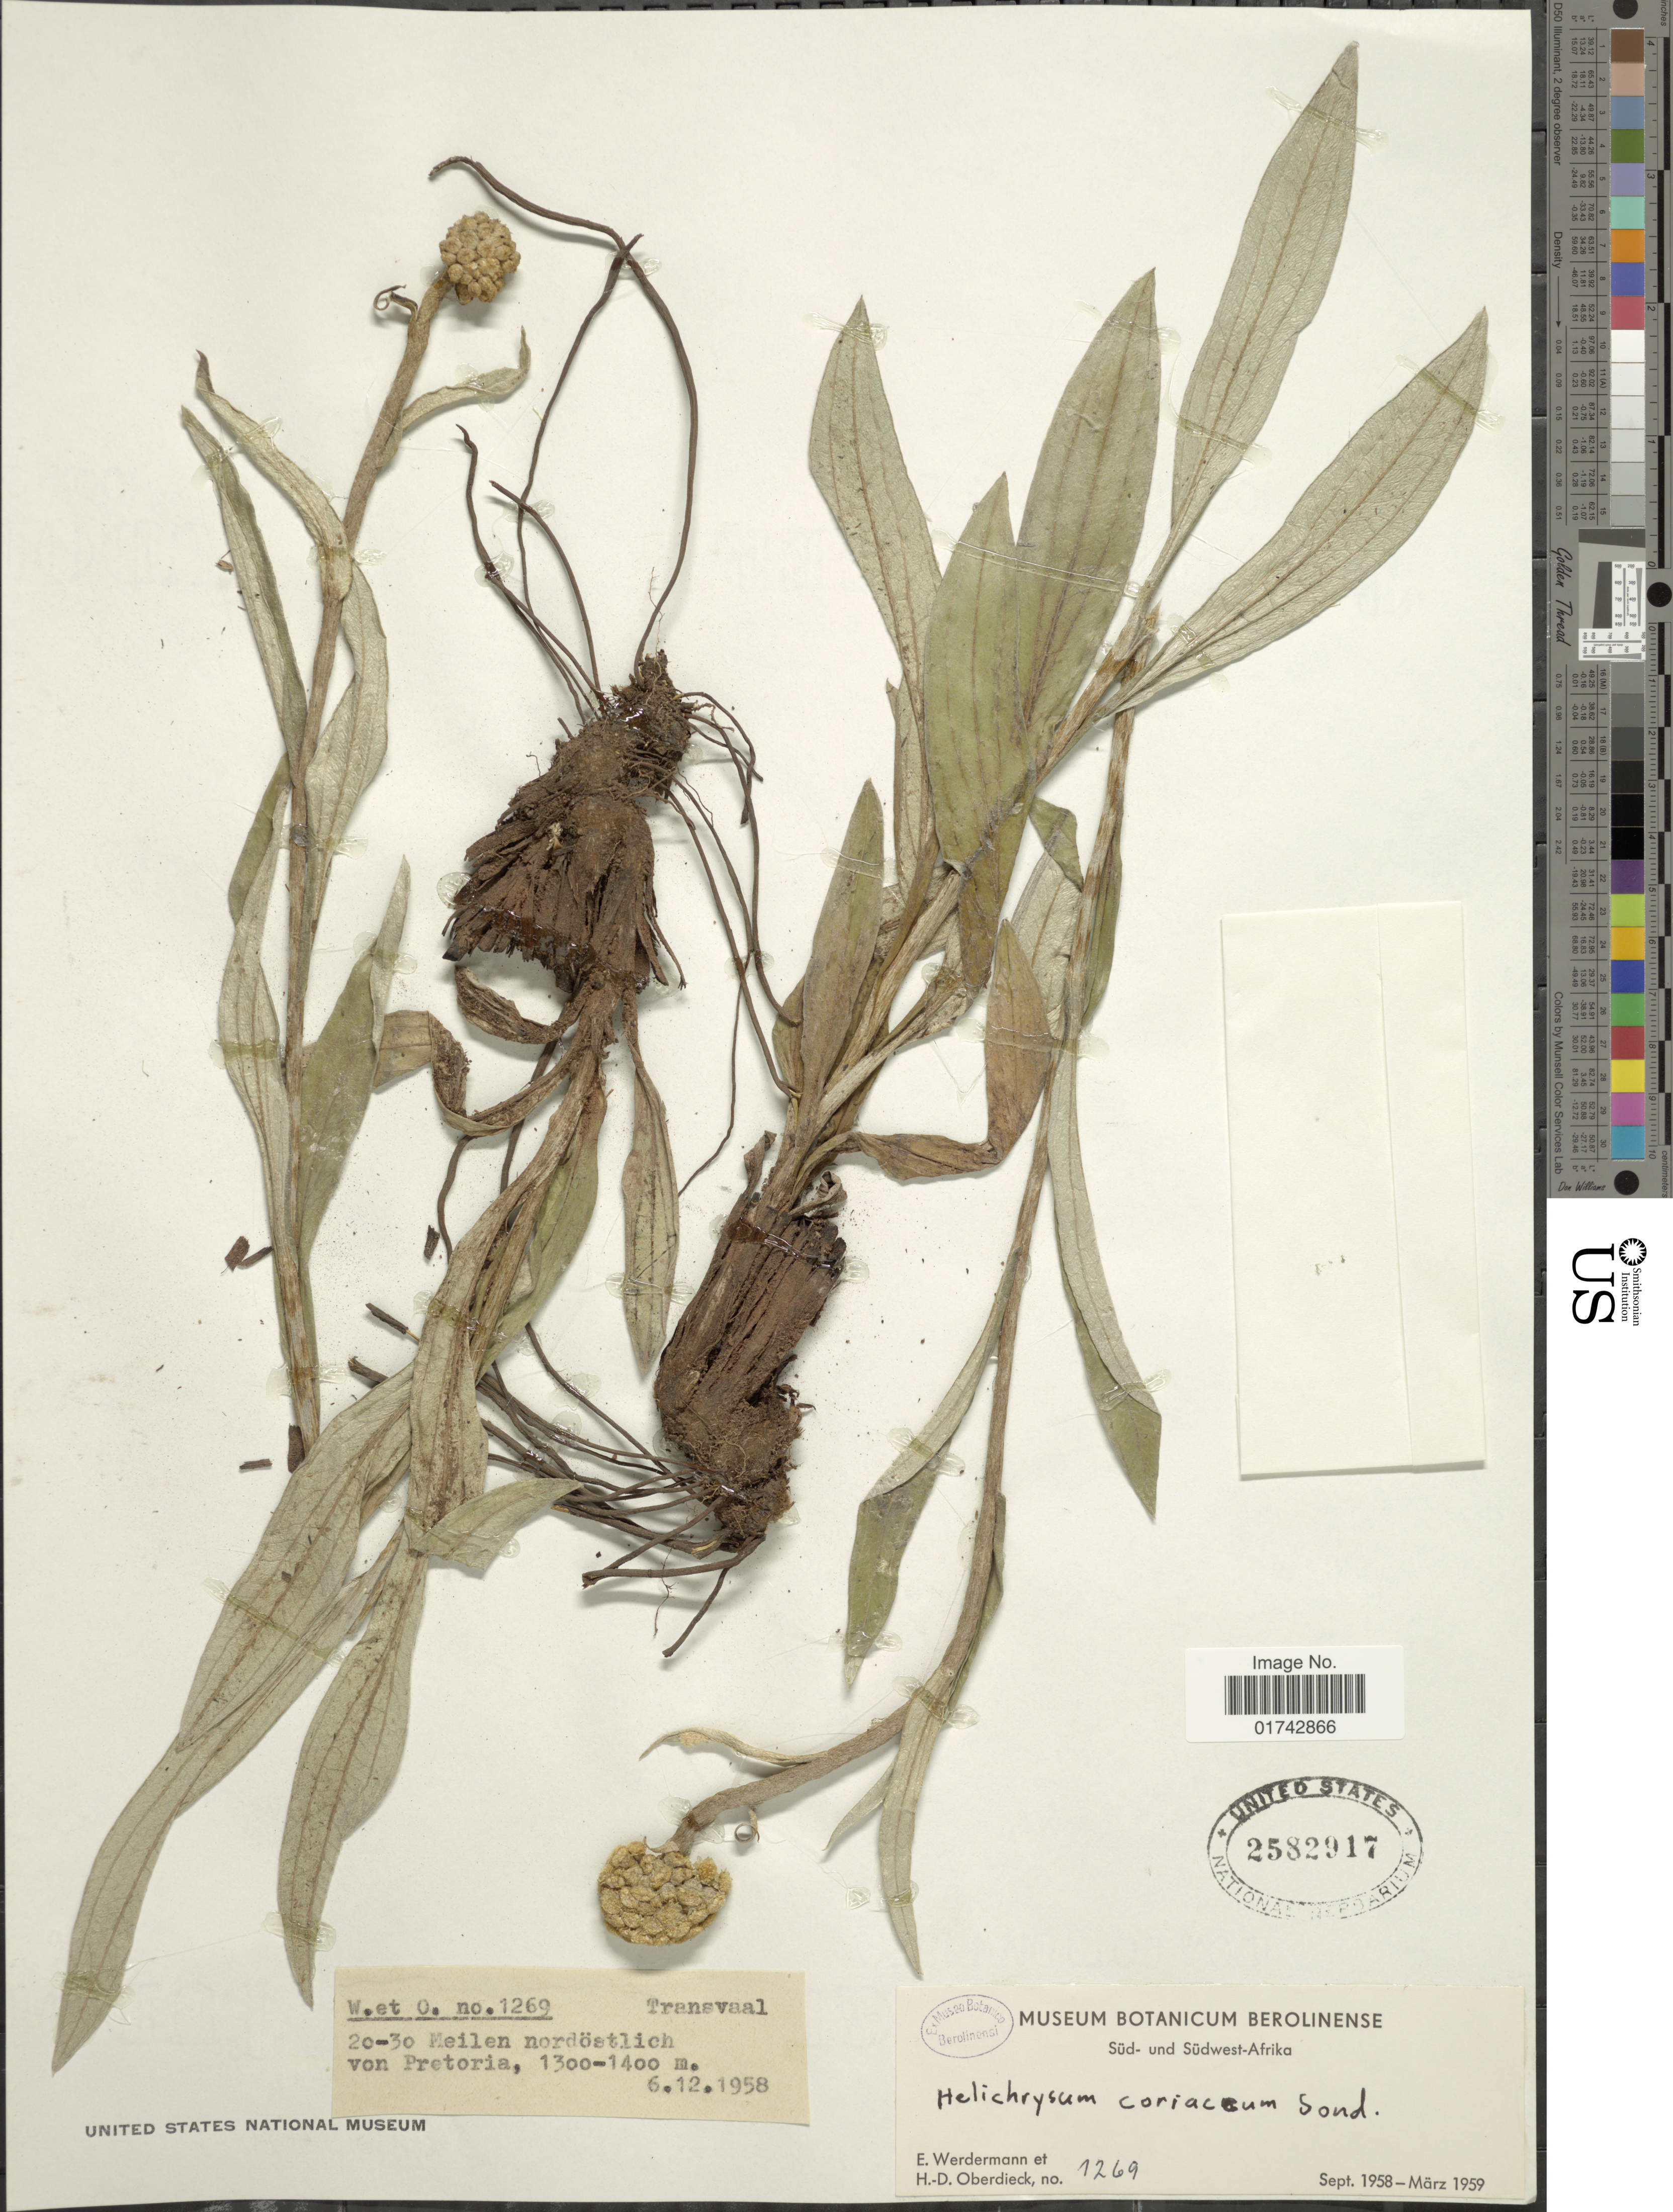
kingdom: Plantae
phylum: Tracheophyta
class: Magnoliopsida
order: Asterales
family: Asteraceae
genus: Helichrysum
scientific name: Helichrysum coriaceum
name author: Harv.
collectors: E. Werdermann & H. Oberdieck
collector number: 1269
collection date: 1958-12-06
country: South Africa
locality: Transvaal. Meilen nordöstlich von Pretoria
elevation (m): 1300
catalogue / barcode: US 2582917